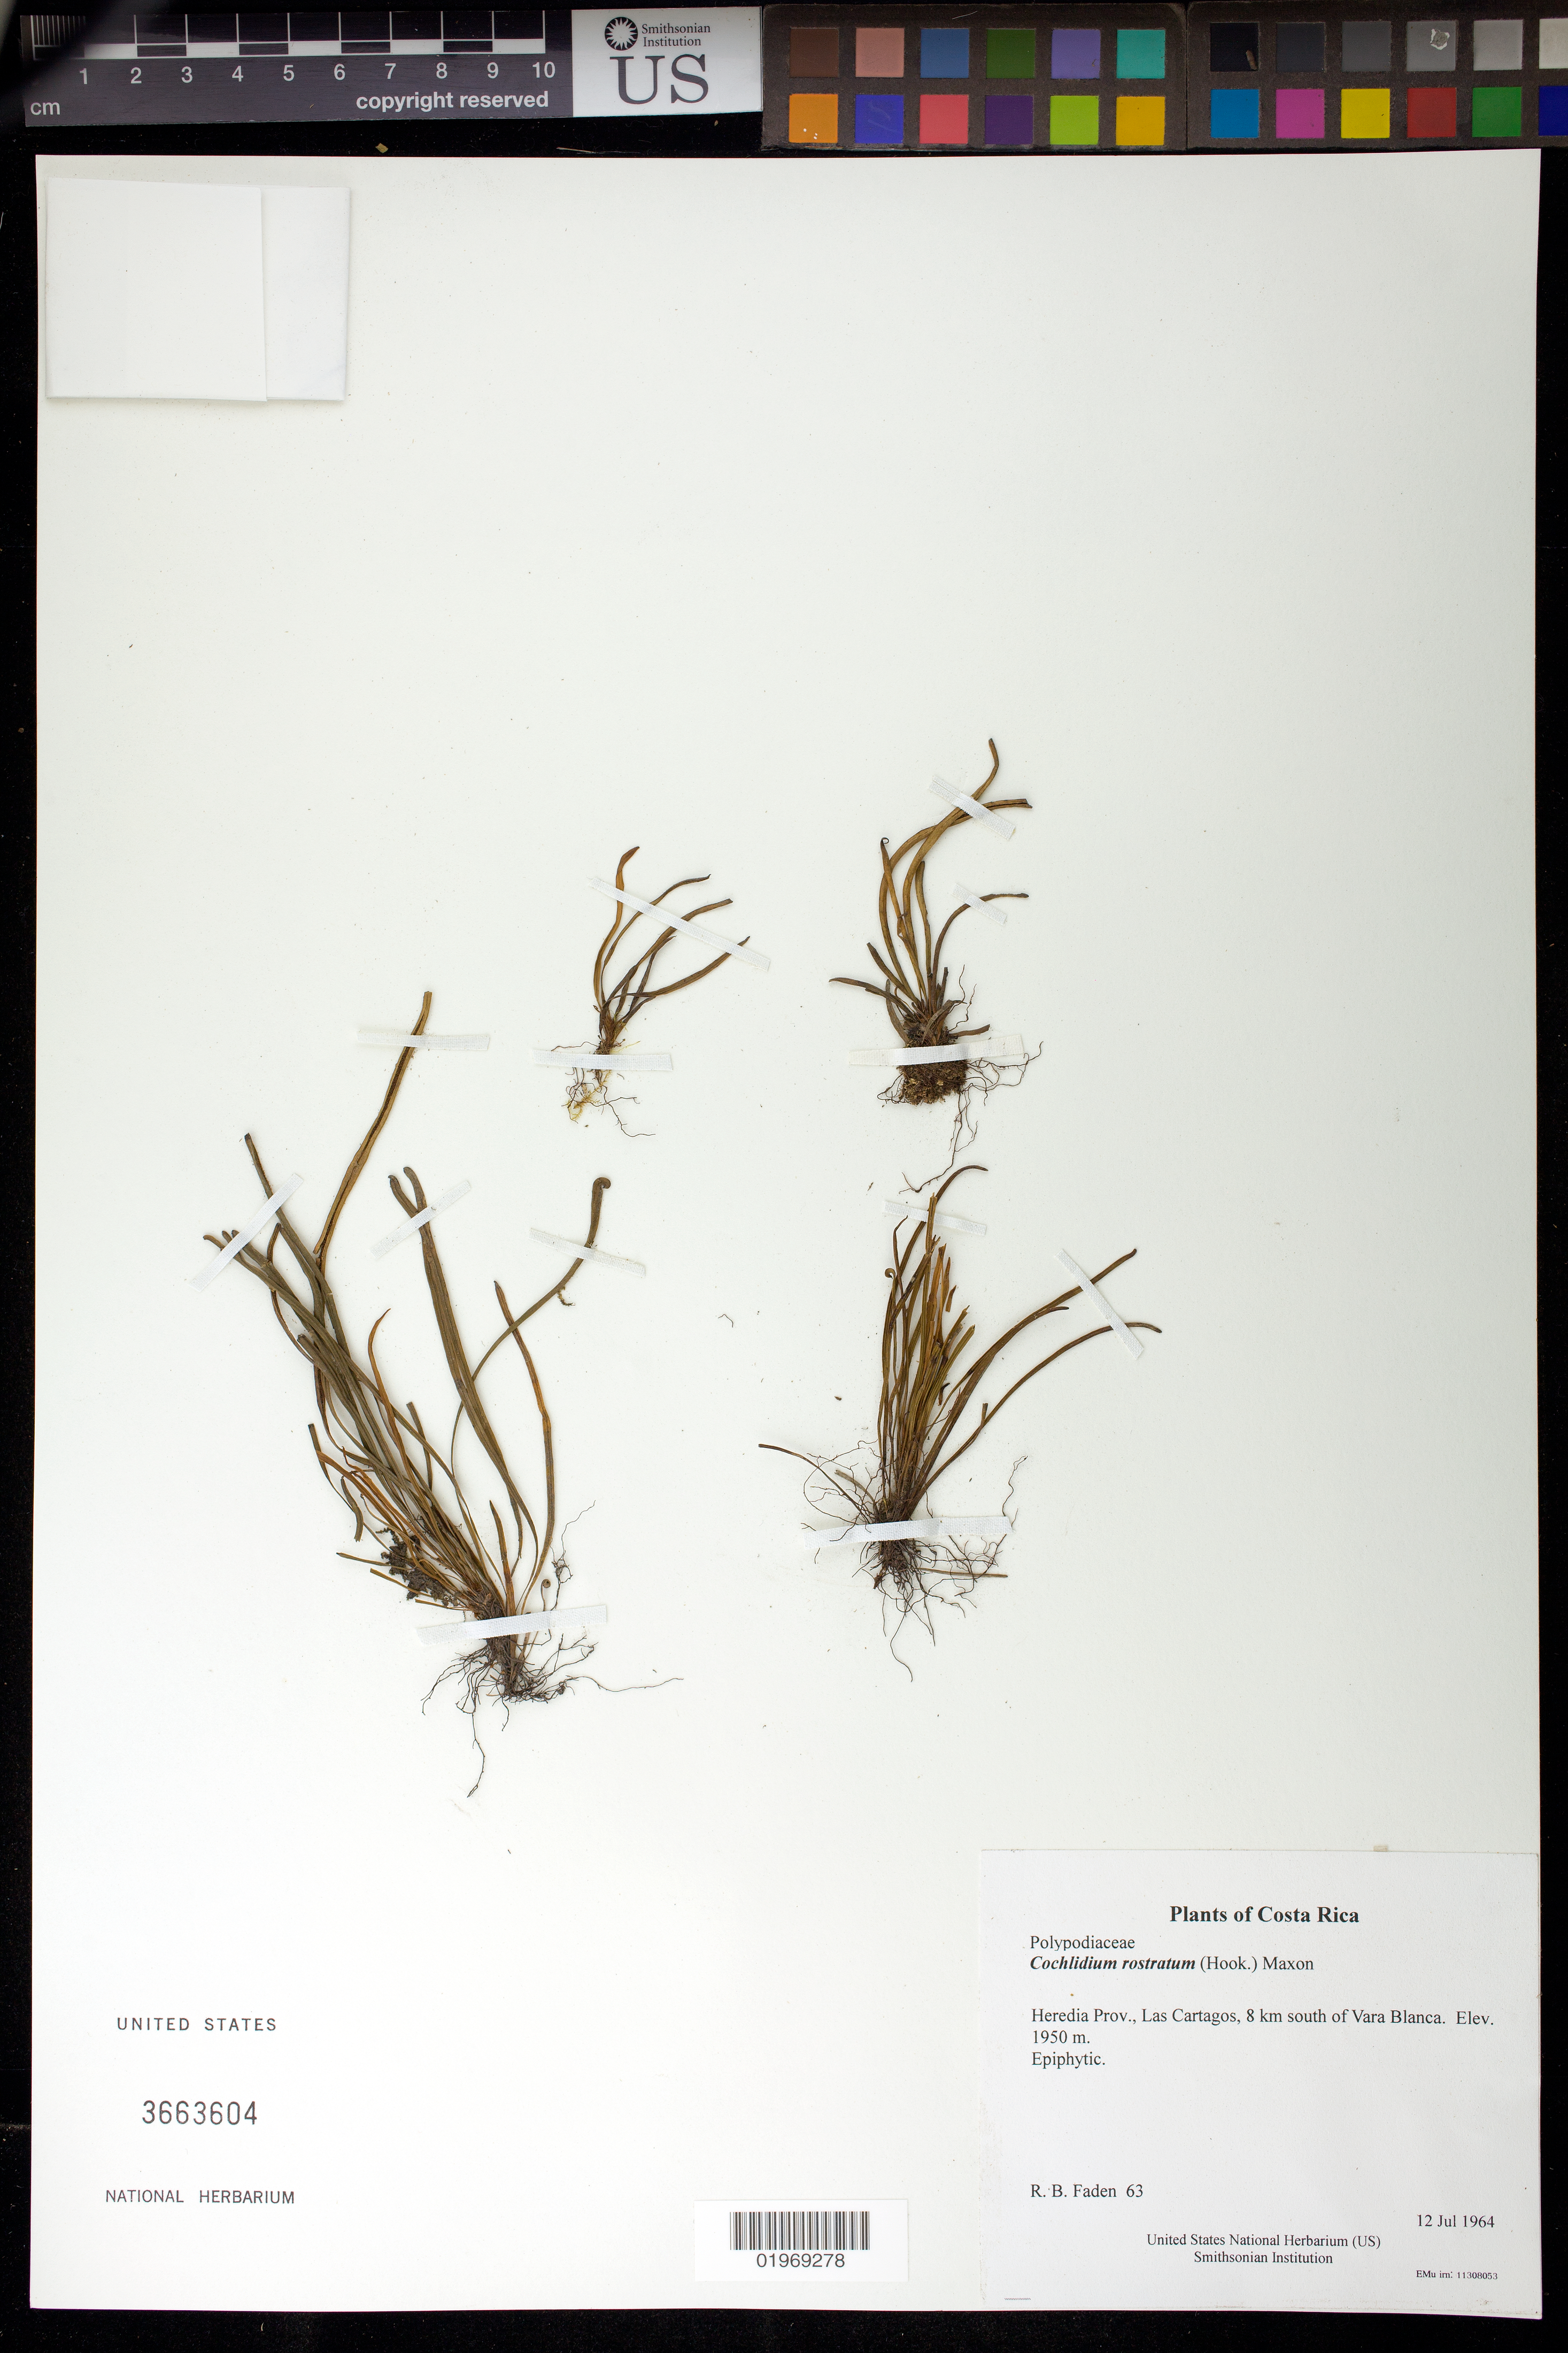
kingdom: Plantae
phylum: Tracheophyta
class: Polypodiopsida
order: Polypodiales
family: Polypodiaceae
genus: Cochlidium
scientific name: Cochlidium rostratum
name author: (Hook.) Maxon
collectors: R. B. Faden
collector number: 63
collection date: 1964-07-12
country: Costa Rica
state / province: Heredia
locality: Las Cartagos, 8 km south of Vara Blanca.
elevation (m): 1950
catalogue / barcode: US 3663604